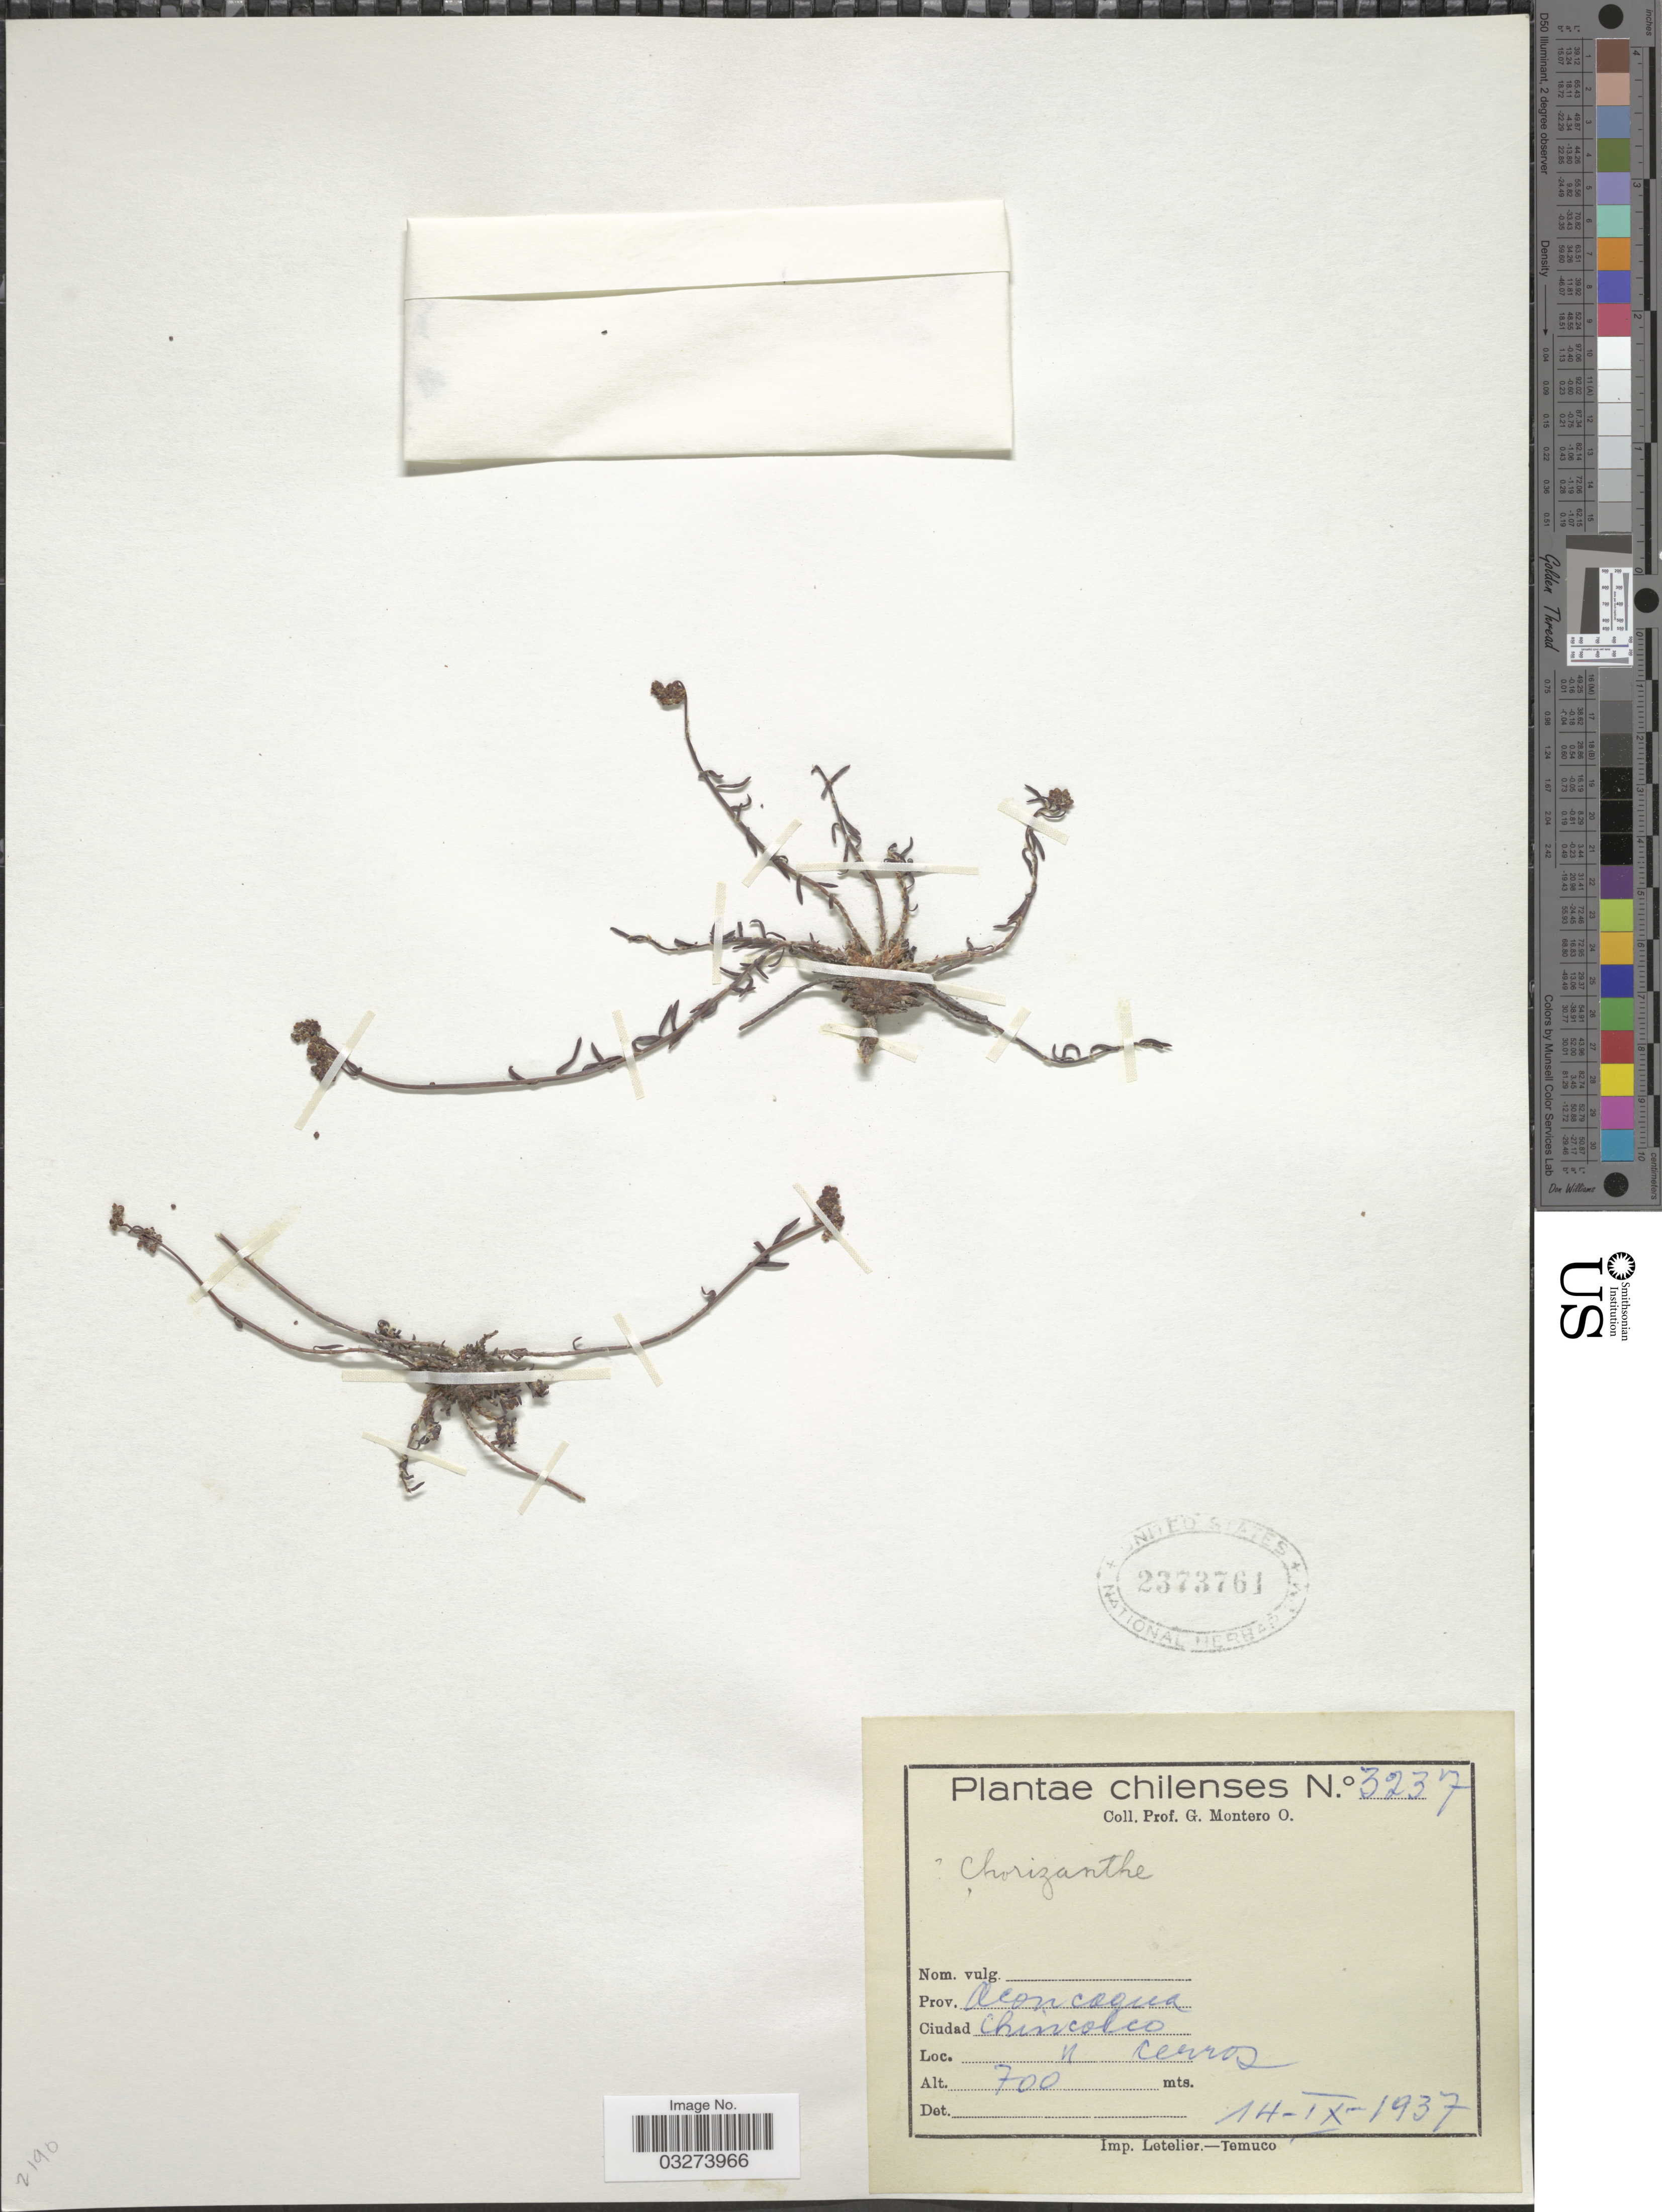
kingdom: Plantae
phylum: Tracheophyta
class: Magnoliopsida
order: Caryophyllales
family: Polygonaceae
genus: Chorizanthe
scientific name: Chorizanthe sp.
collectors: G. Montero O.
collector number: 3237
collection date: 1937-09-14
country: Chile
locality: Prov. Aconcagua, Ciudad Chincolco. N. Cerros.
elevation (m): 700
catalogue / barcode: US 2373761